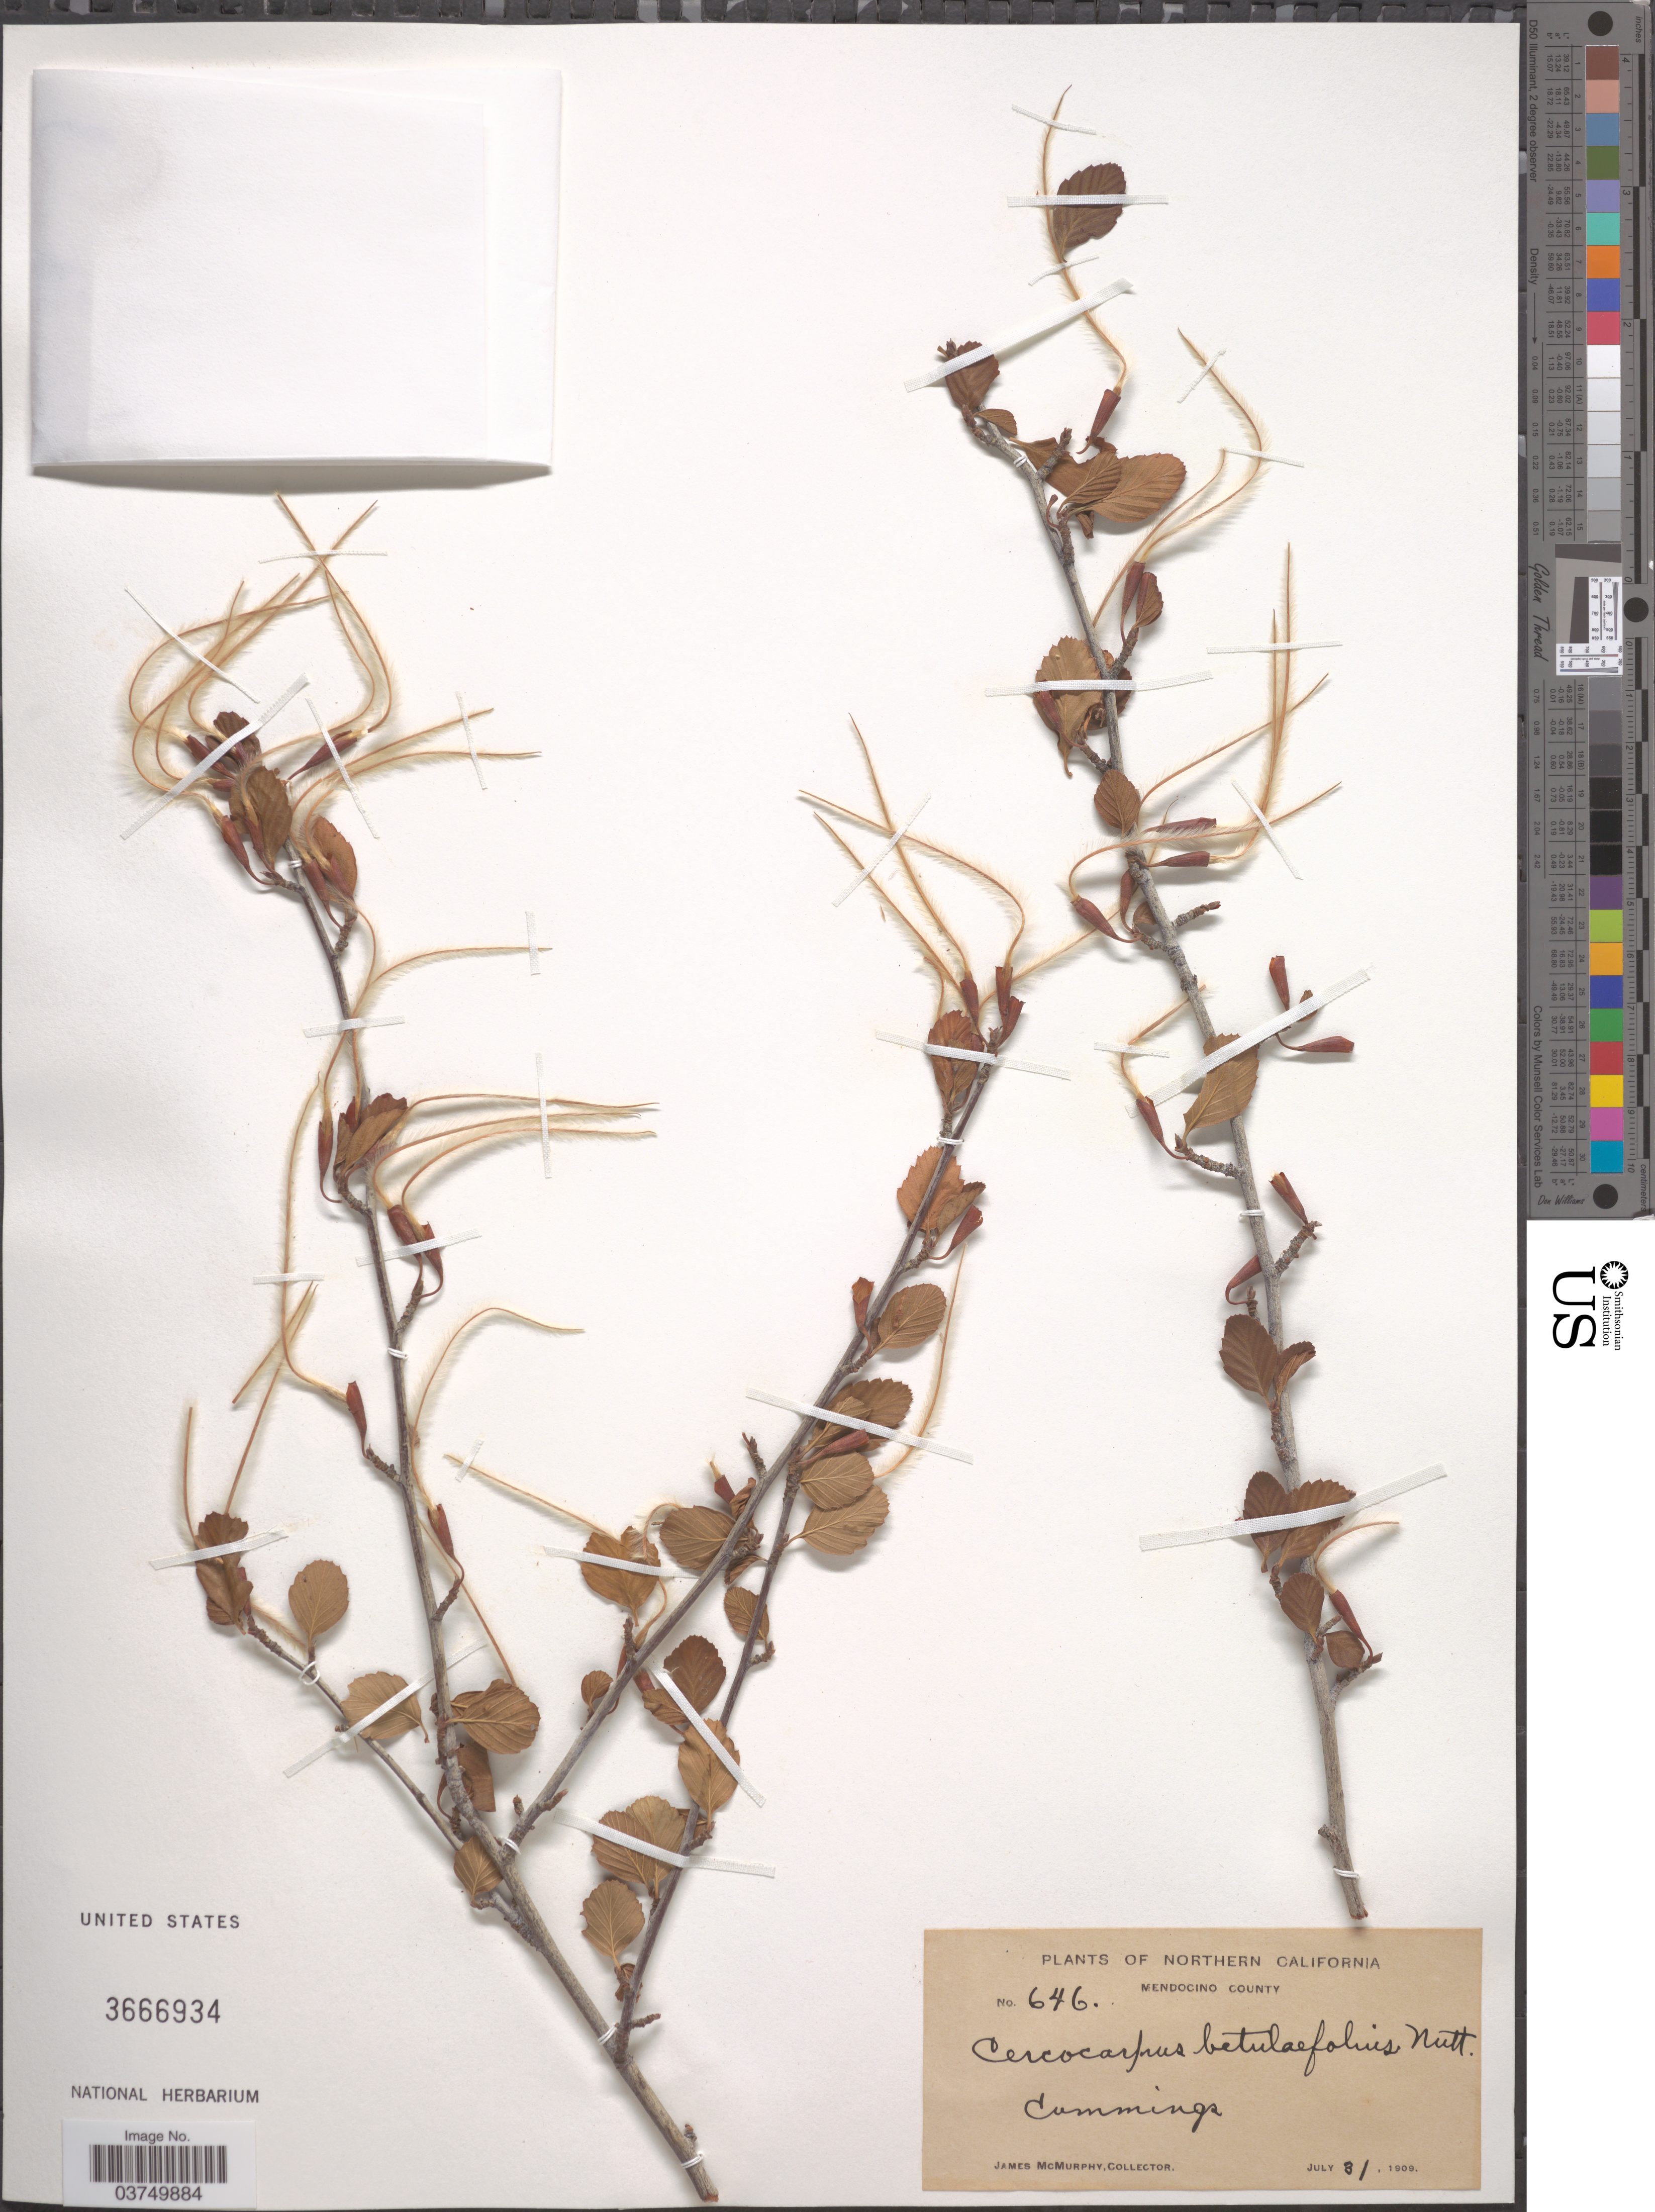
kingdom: Plantae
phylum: Tracheophyta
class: Magnoliopsida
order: Rosales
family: Rosaceae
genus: Cercocarpus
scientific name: Cercocarpus betuloides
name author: Nutt.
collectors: J. McMurphy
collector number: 646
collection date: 1909-07-31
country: United States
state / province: California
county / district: Mendocino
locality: Northern California. Mendocino County. Cummings.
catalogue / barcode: US 3666934